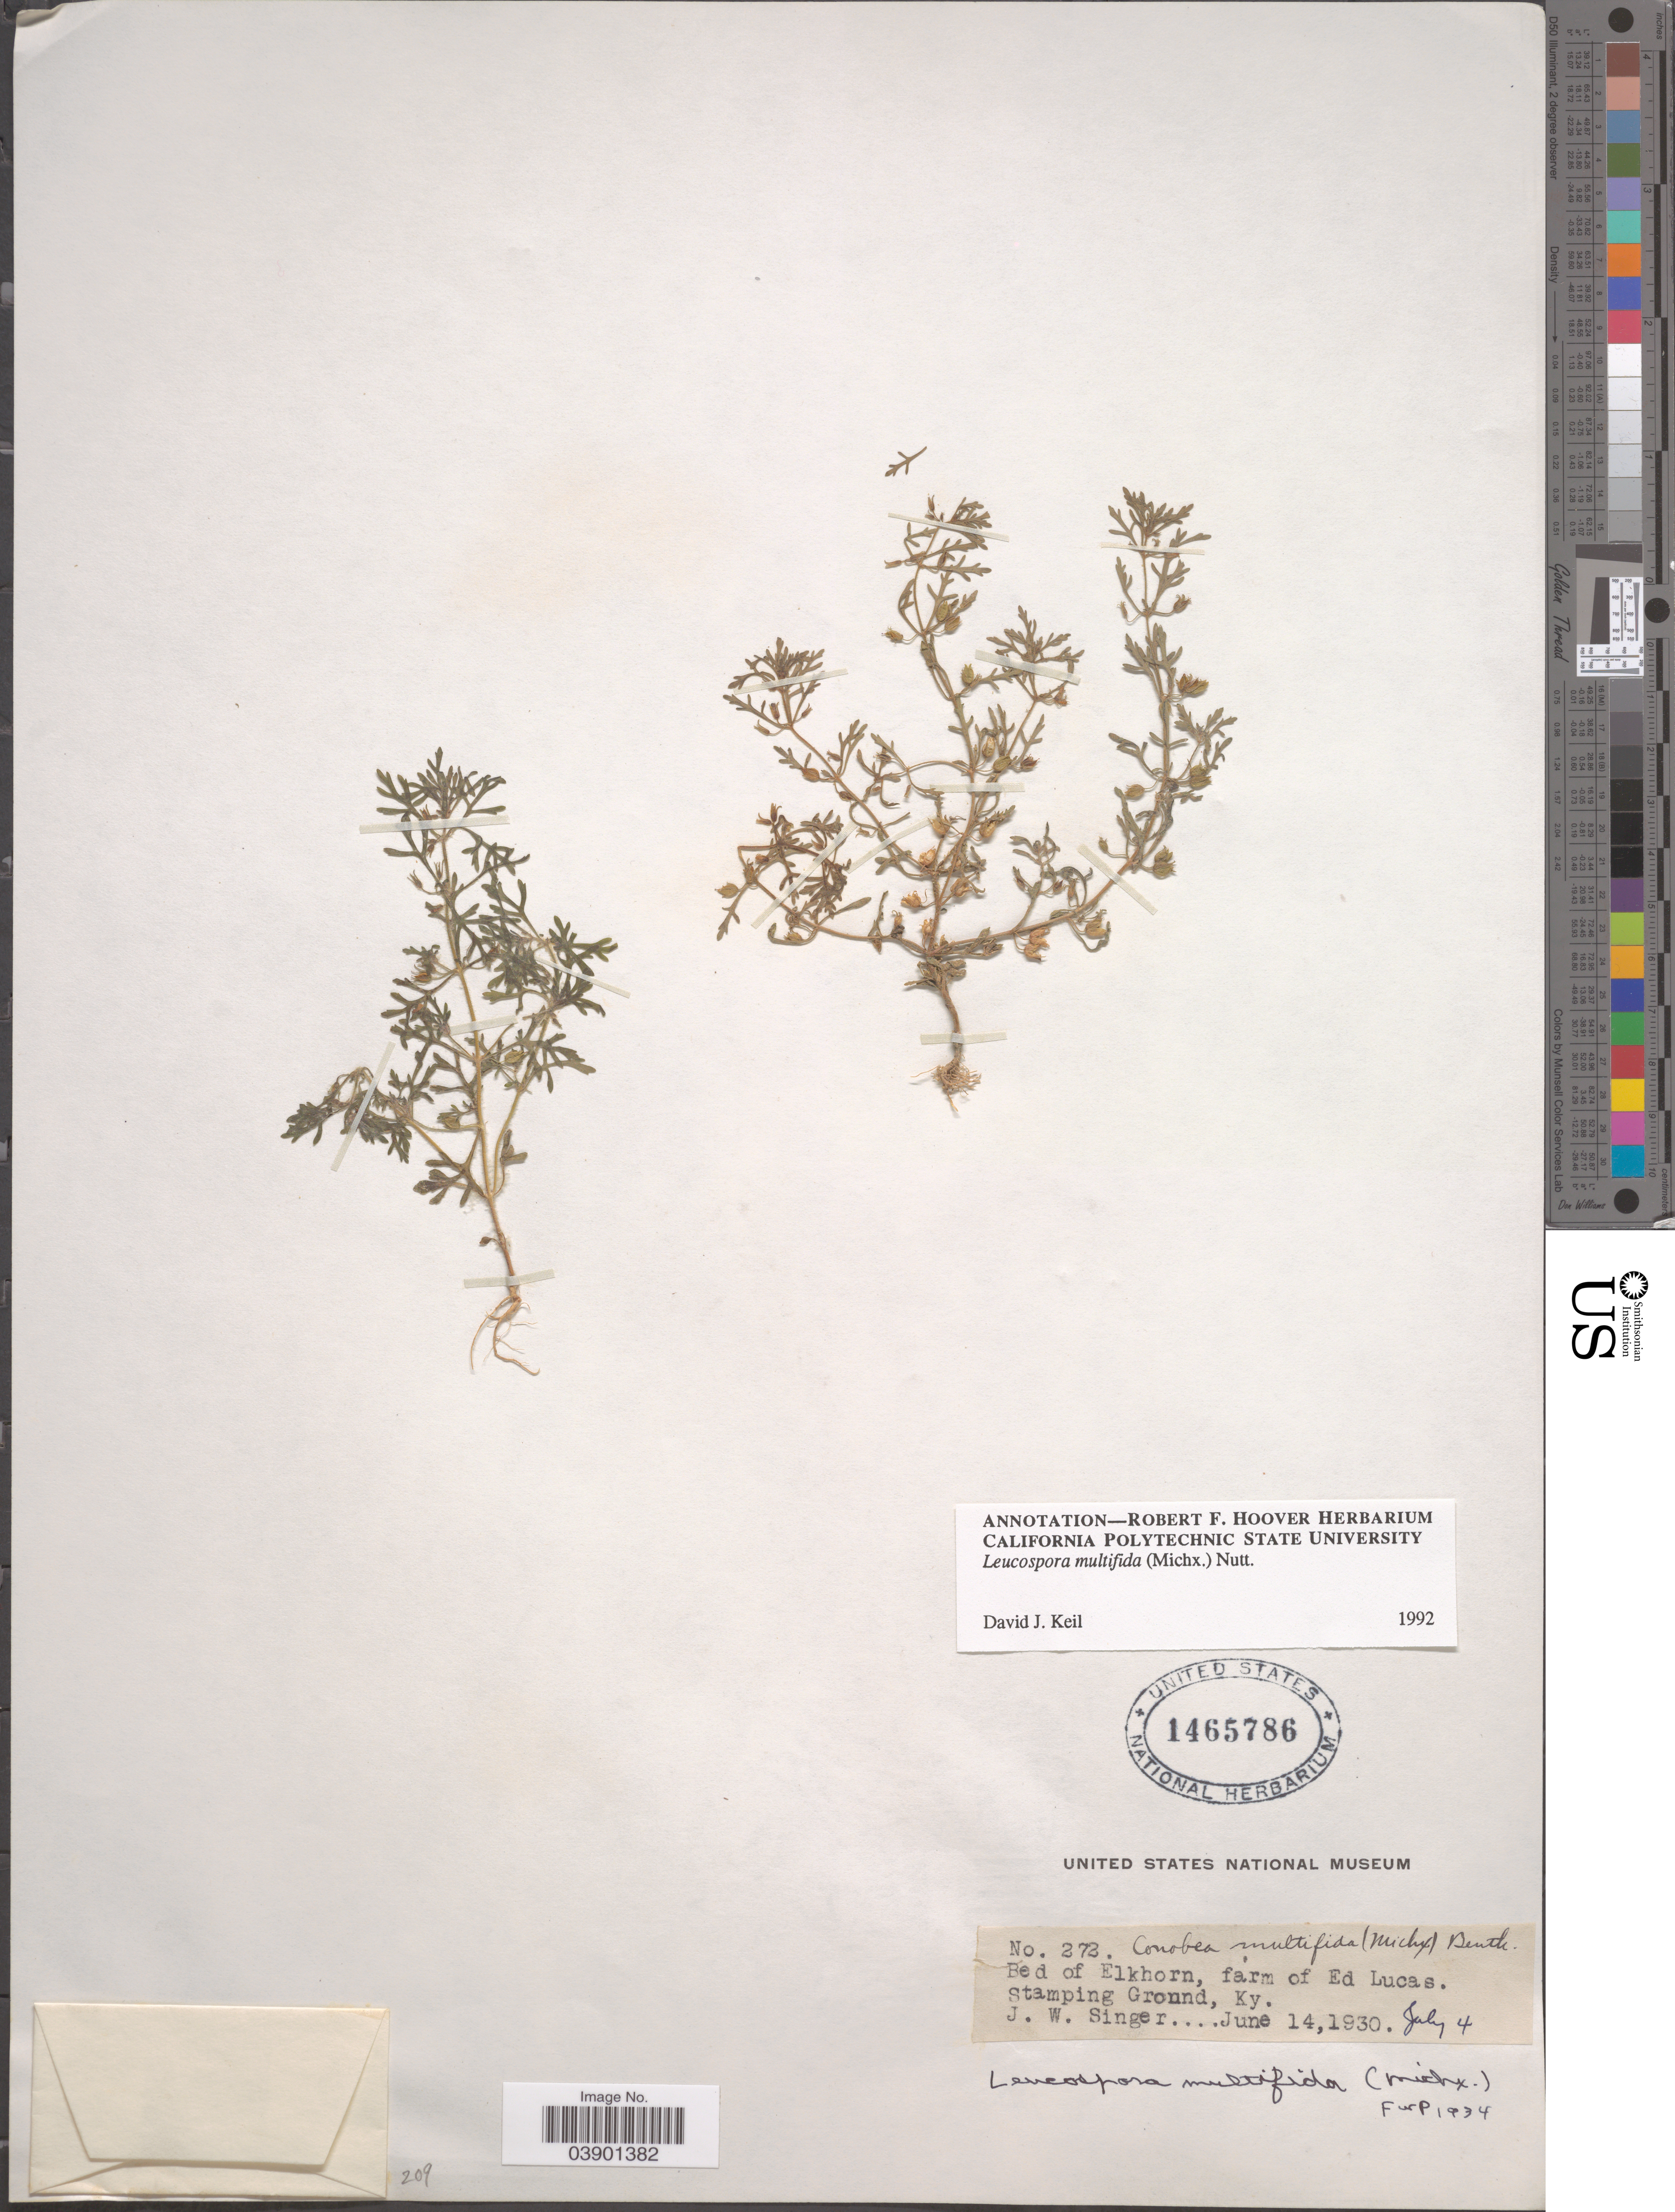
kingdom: Plantae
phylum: Tracheophyta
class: Magnoliopsida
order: Lamiales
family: Plantaginaceae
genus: Leucospora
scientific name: Leucospora multifida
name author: (Michx.) Nutt.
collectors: J. EW. Singer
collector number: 272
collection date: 1930-06-14/1930-07-04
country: United States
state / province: Kentucky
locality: Bed of Elkhorn, farm of Ed Lucas. Stamping Ground.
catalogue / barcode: US 1465786